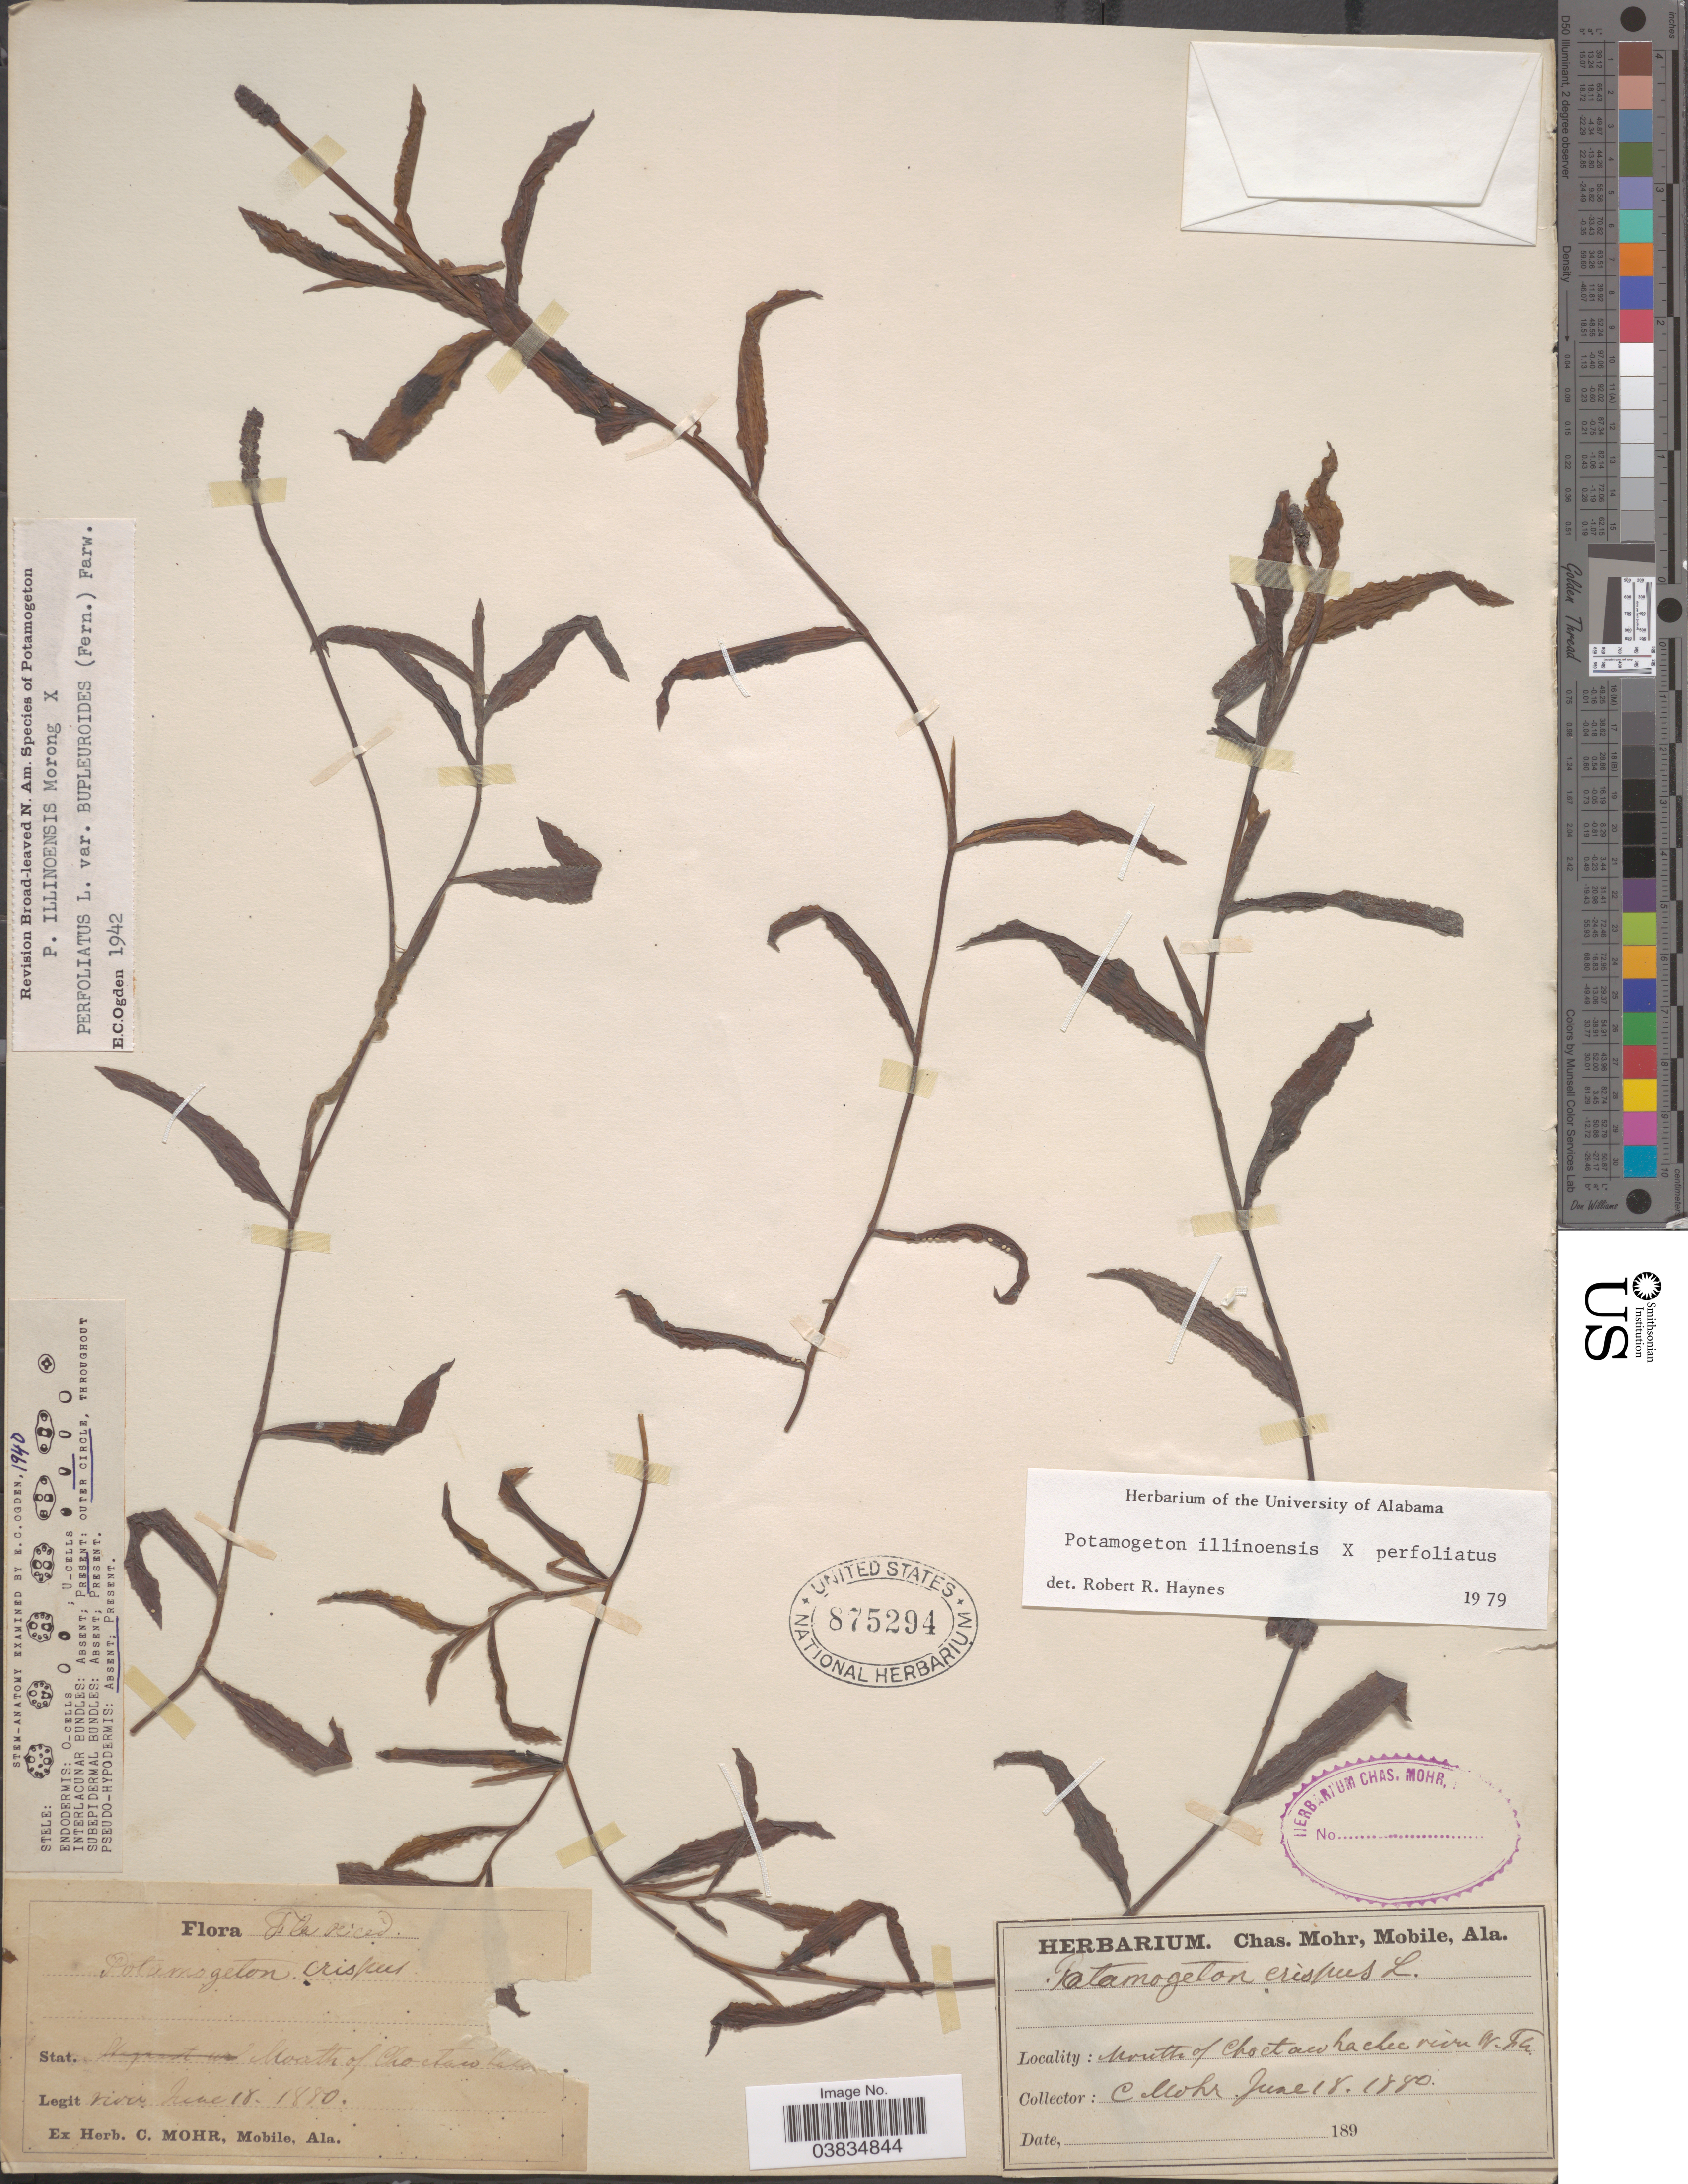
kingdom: Plantae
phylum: Tracheophyta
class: Liliopsida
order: Alismatales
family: Potamogetonaceae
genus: Potamogeton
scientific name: Potamogeton illinoensis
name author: Morong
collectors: Mohr, C. T. (herbarium)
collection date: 1880-06-18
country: United States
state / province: Florida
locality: Fla Occid. Stat. Mouth of Choctawhachee river. W. Fla.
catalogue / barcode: US 875294